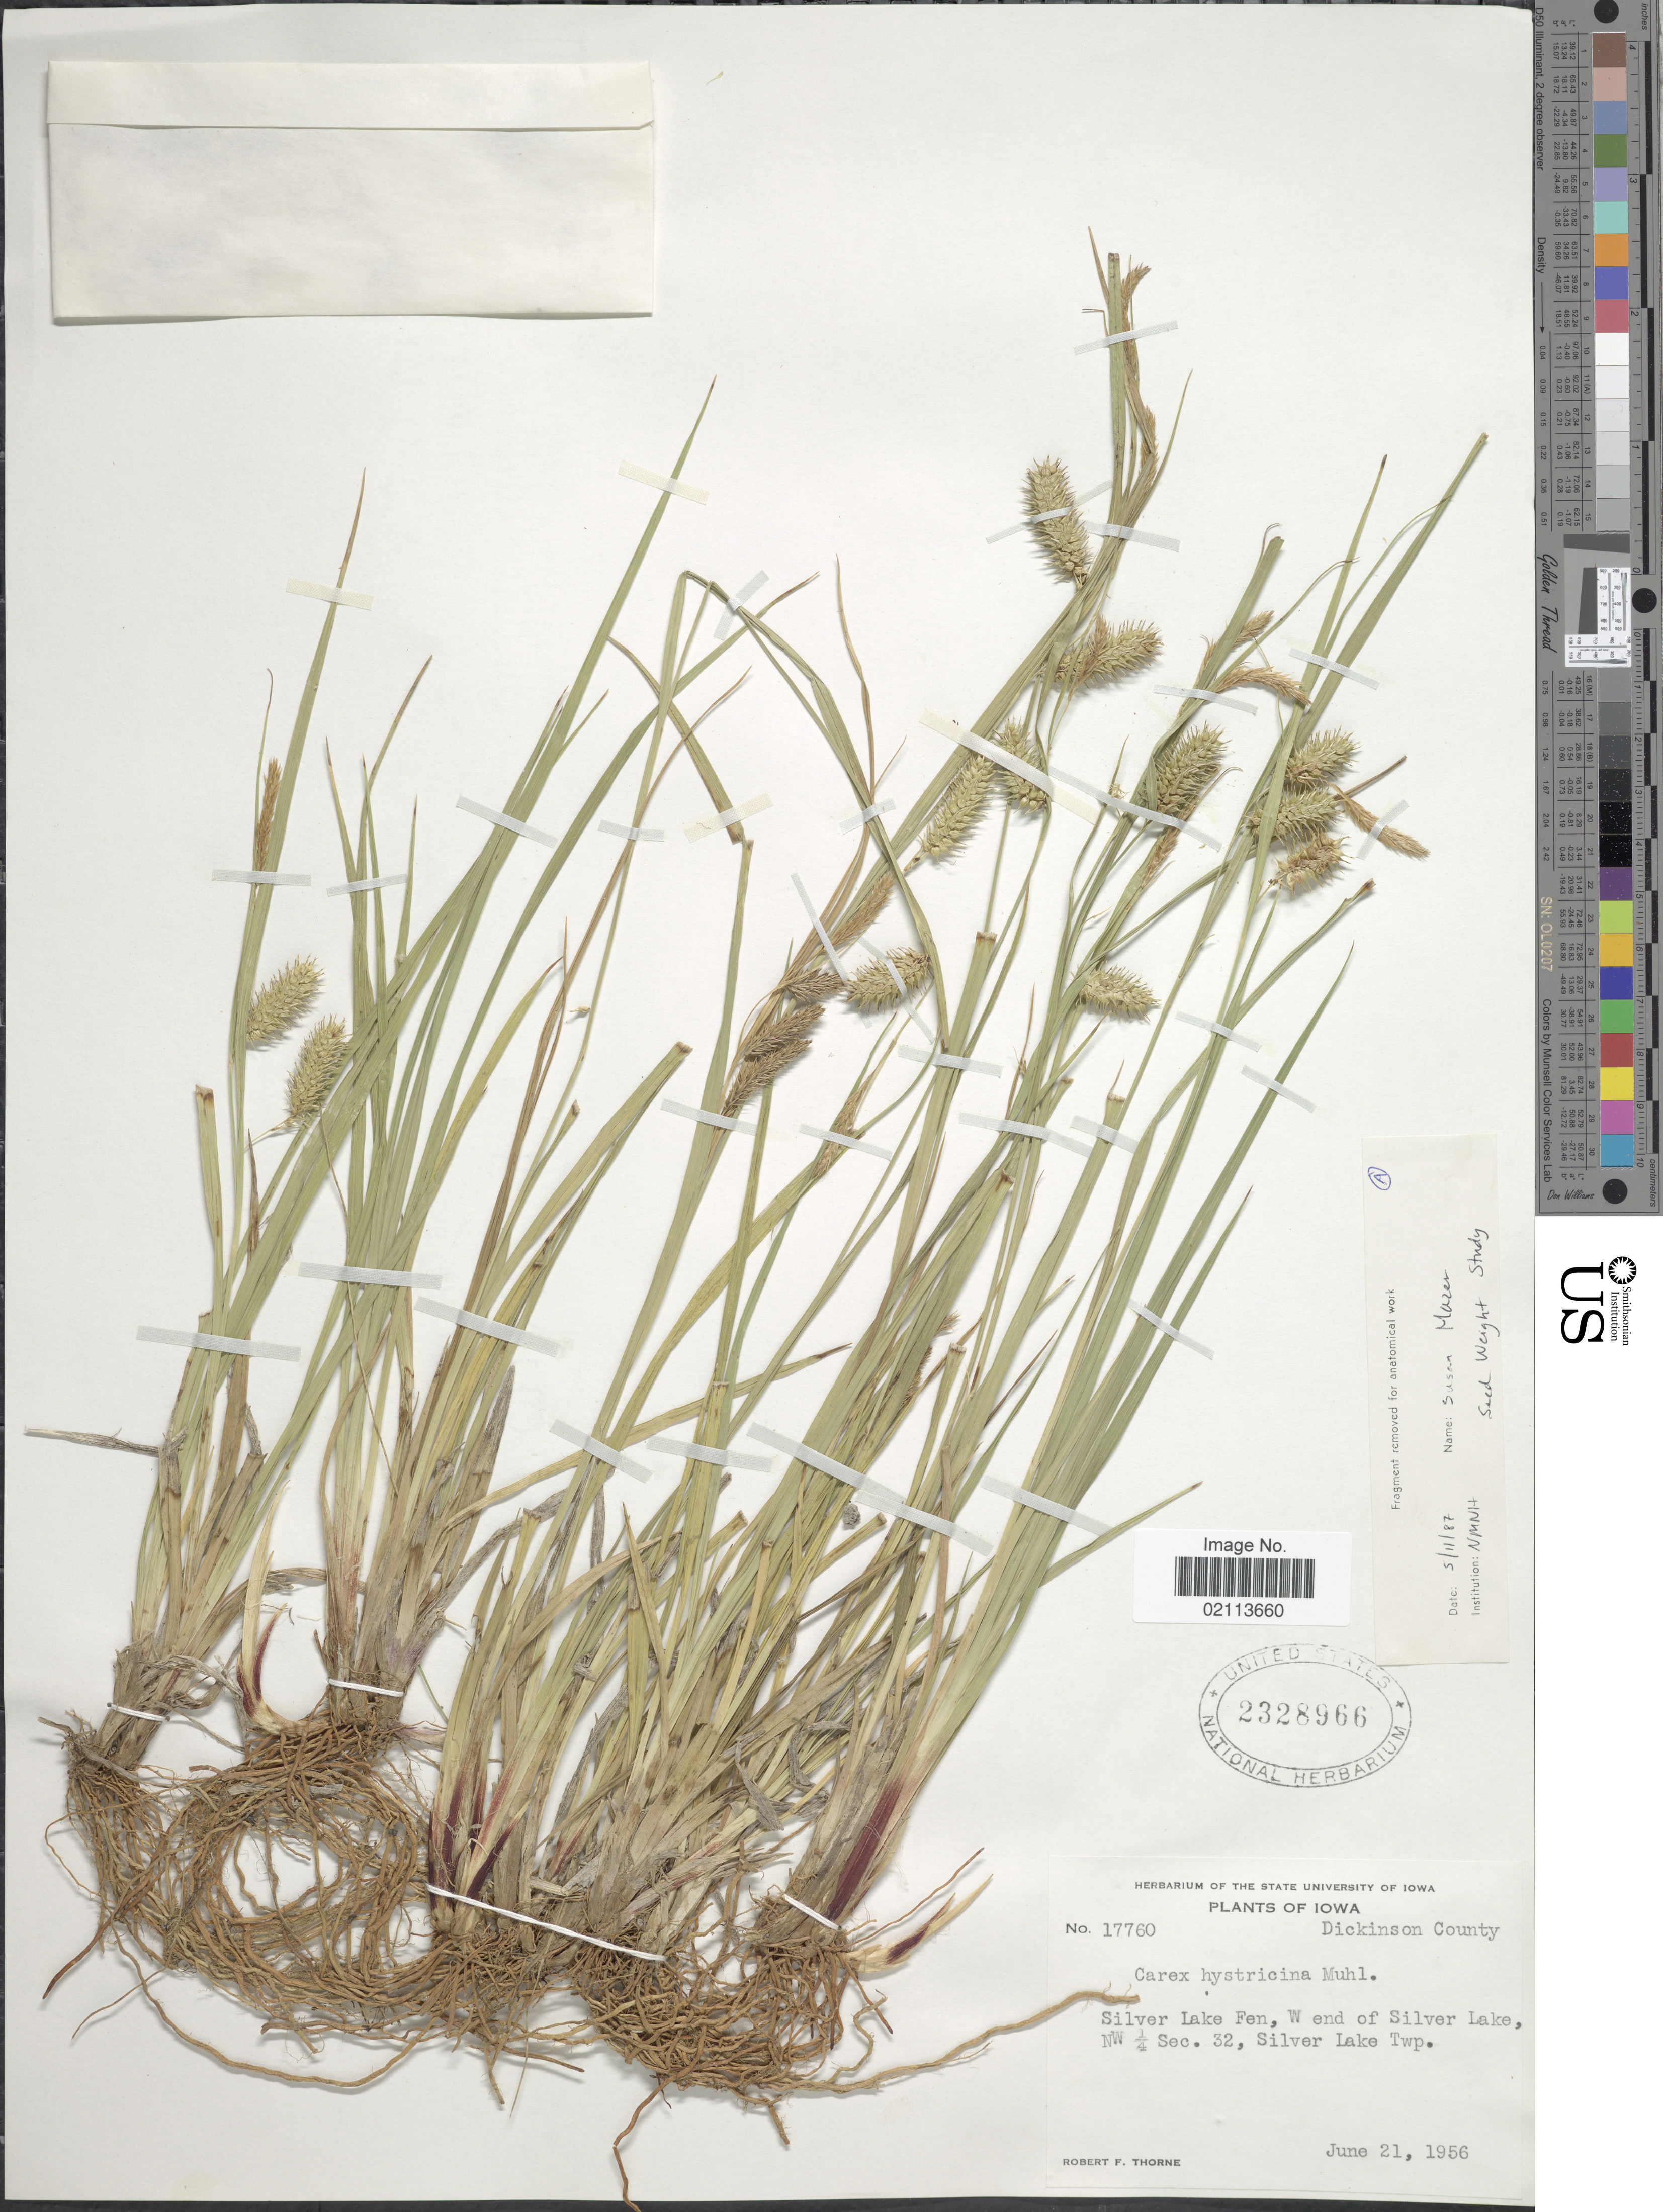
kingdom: Plantae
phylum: Tracheophyta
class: Liliopsida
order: Poales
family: Cyperaceae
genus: Carex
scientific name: Carex hystericina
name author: Muhl. ex Willd.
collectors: R. F. Thorne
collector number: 17760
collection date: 1956-06-21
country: United States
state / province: Iowa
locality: Dickinson County, Silver Lake Fen, W end of Silver Lake, NW ¼ Sec. 32, Silver Lake Twp.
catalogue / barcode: US 2328966